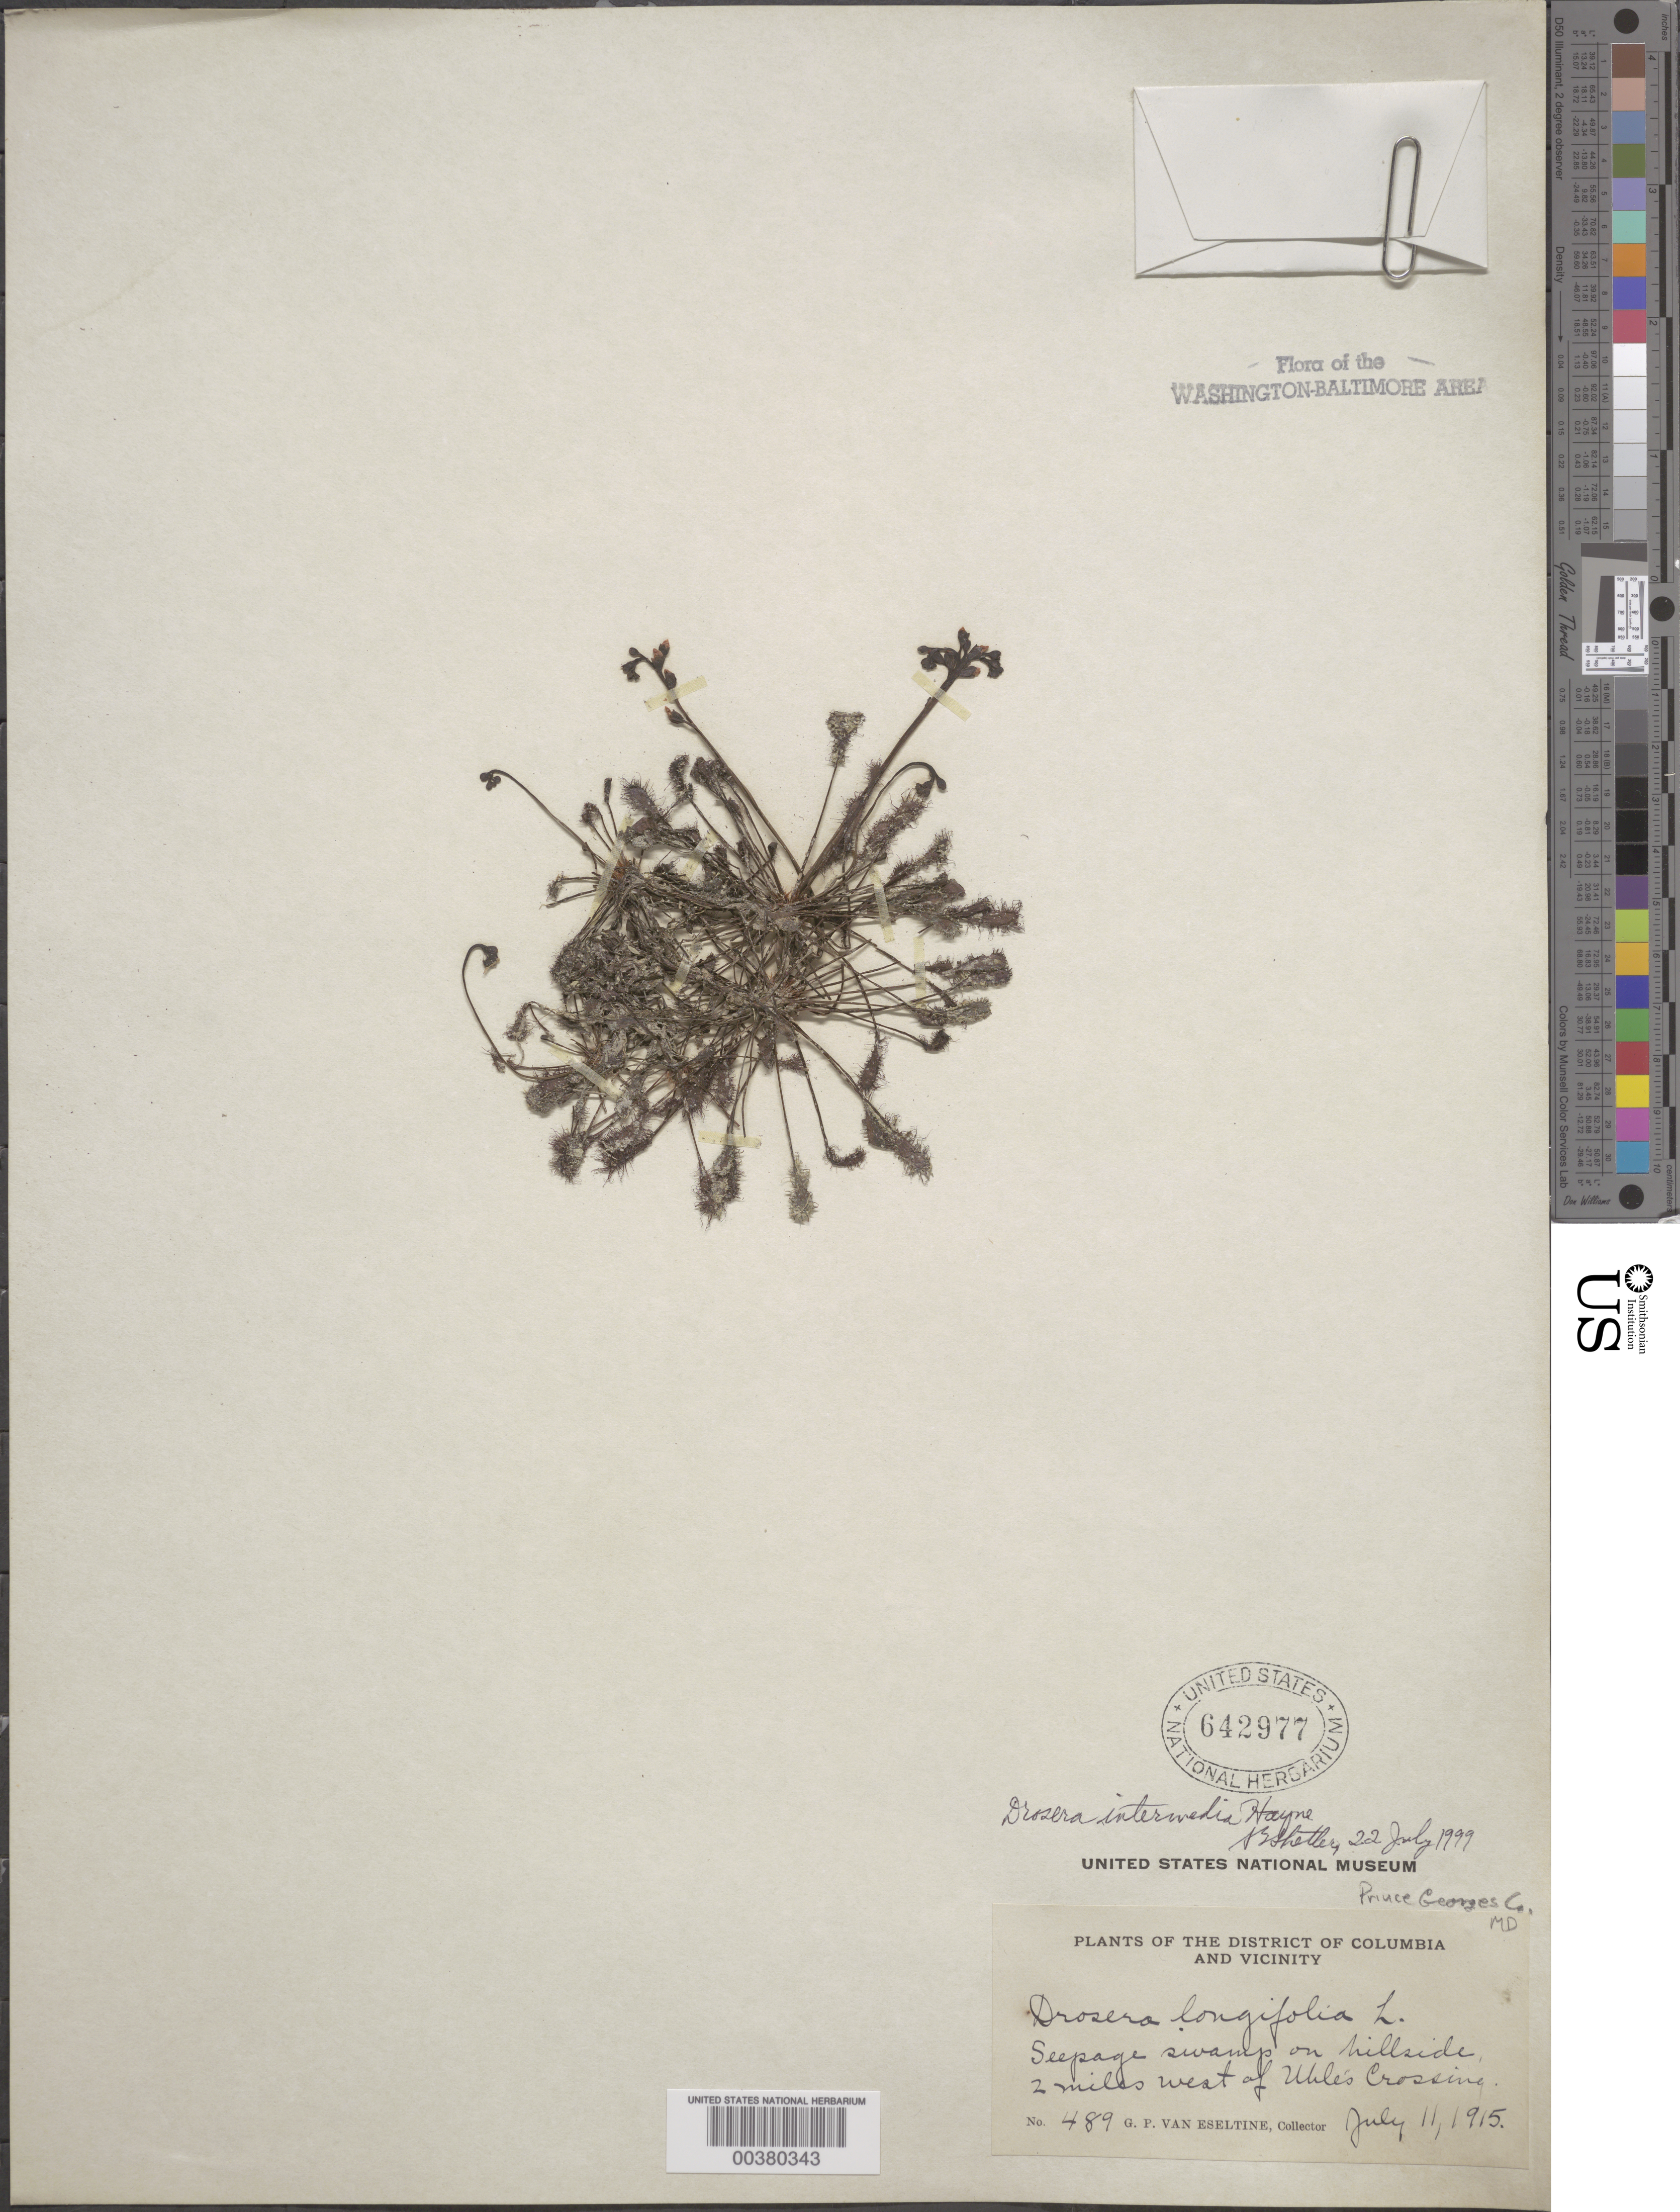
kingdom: Plantae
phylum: Tracheophyta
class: Magnoliopsida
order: Caryophyllales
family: Droseraceae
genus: Drosera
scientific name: Drosera intermedia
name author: Hayne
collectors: G. P. Van Eseltine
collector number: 489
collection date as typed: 11 Jul 1915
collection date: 1915-07-11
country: United States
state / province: Maryland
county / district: Prince George's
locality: West of Uhles Crossing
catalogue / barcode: US 642977